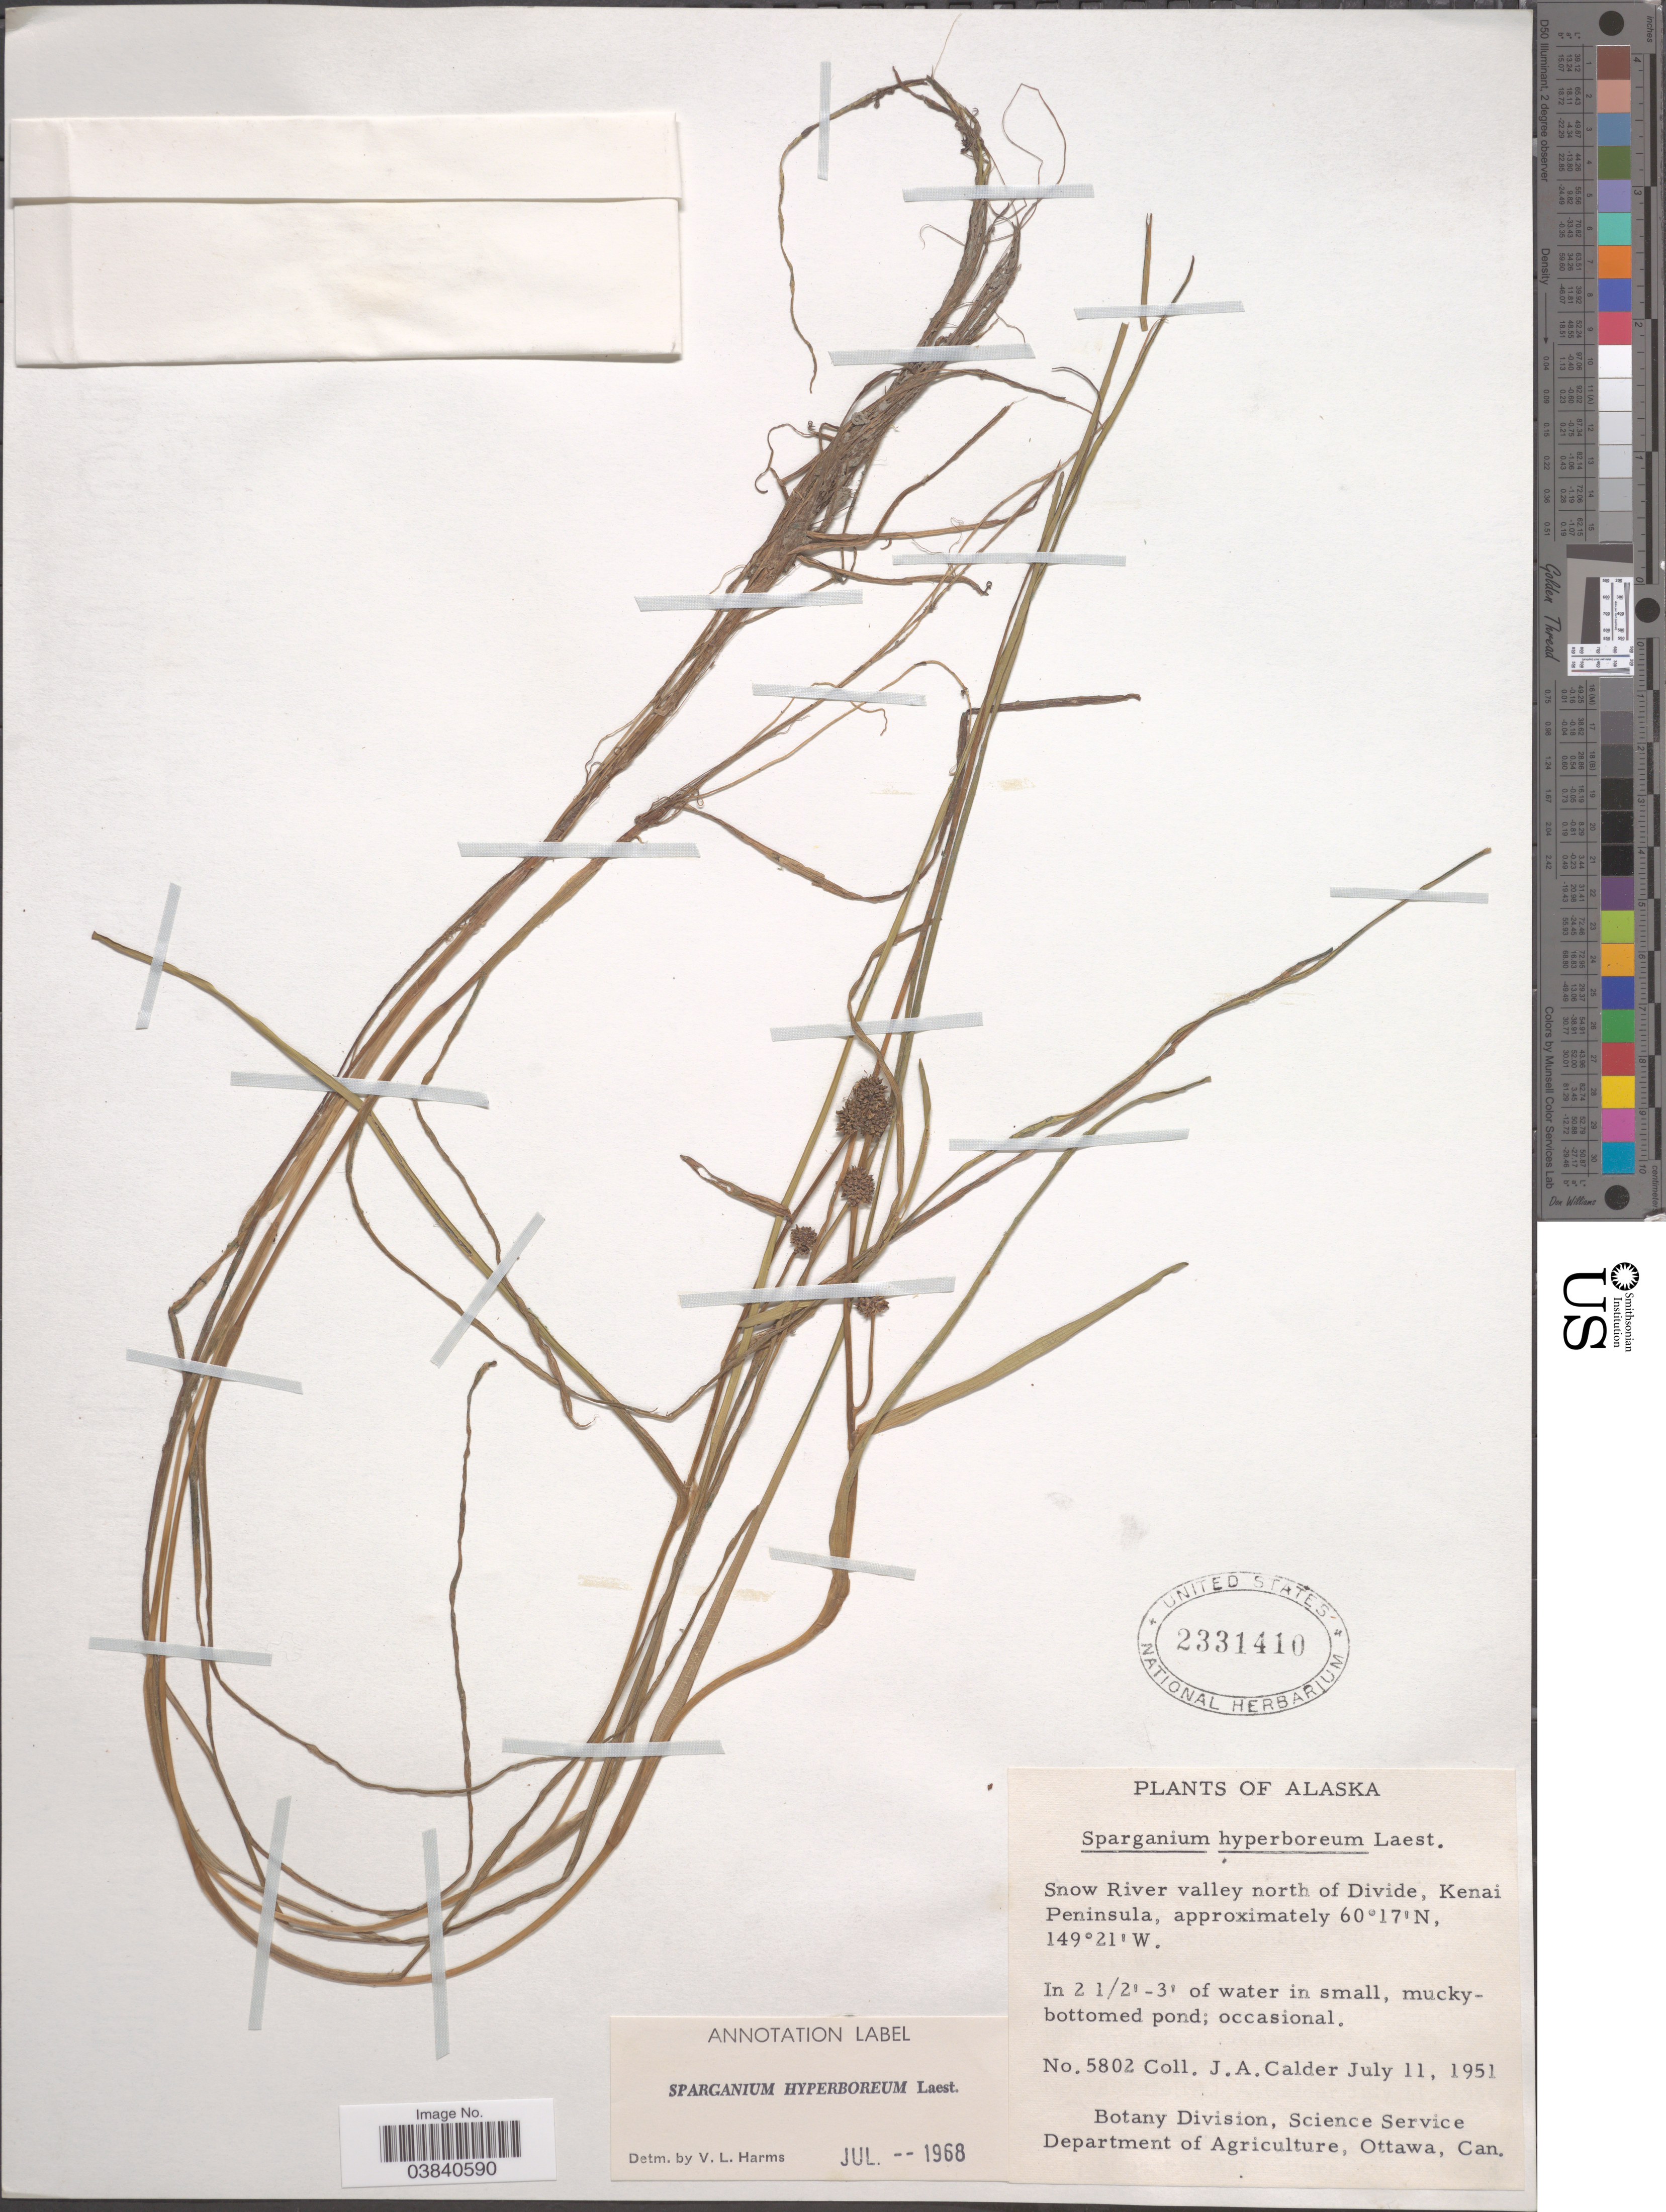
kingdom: Plantae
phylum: Tracheophyta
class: Liliopsida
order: Poales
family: Typhaceae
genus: Sparganium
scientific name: Sparganium hyperboreum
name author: Beurl. ex Laest.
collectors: J. A. Calder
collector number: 5802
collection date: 1951-07-11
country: United States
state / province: Alaska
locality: Snow River valley north of Divide, Kenai Peninsula.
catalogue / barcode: US 2331410